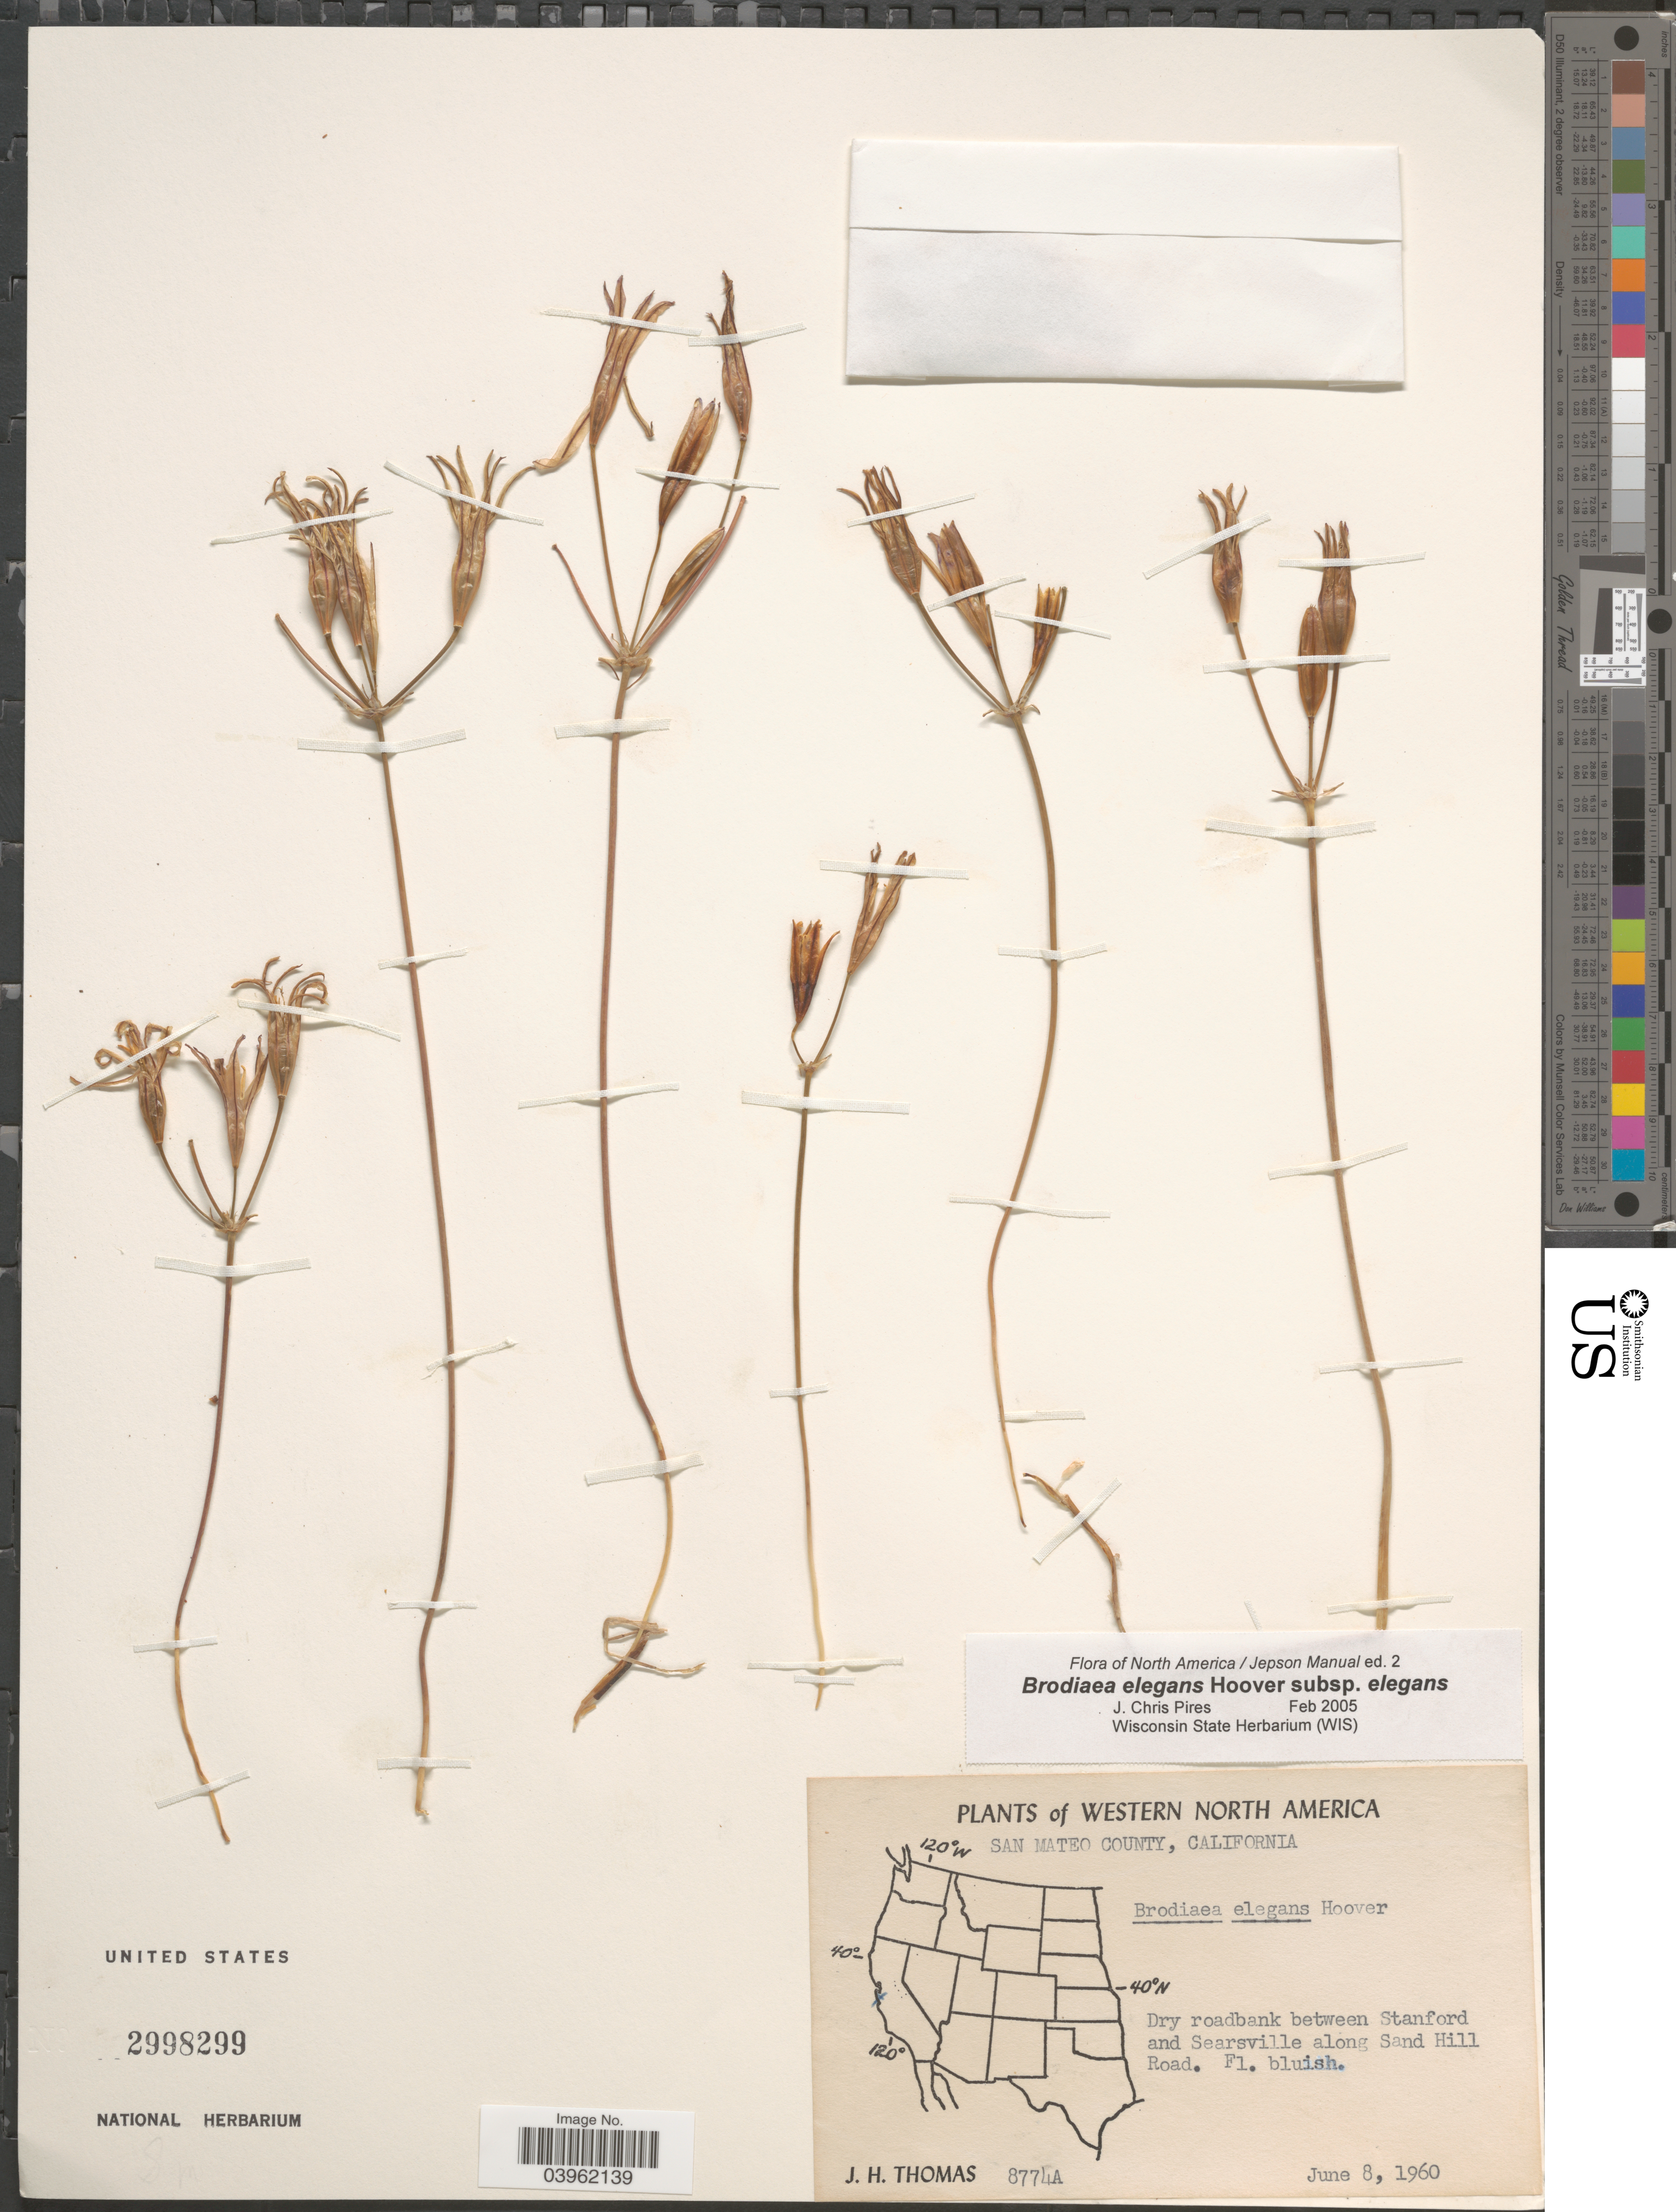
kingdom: Plantae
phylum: Tracheophyta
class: Liliopsida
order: Asparagales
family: Asparagaceae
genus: Brodiaea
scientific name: Brodiaea elegans subsp. elegans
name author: Hoover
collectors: J. H. Thomas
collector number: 8774A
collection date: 1960-06-08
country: United States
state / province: California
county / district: San Mateo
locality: Western North America. San Mateo County. Between Stanford and Searsville along Sand Hill Road.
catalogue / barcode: US 2998299